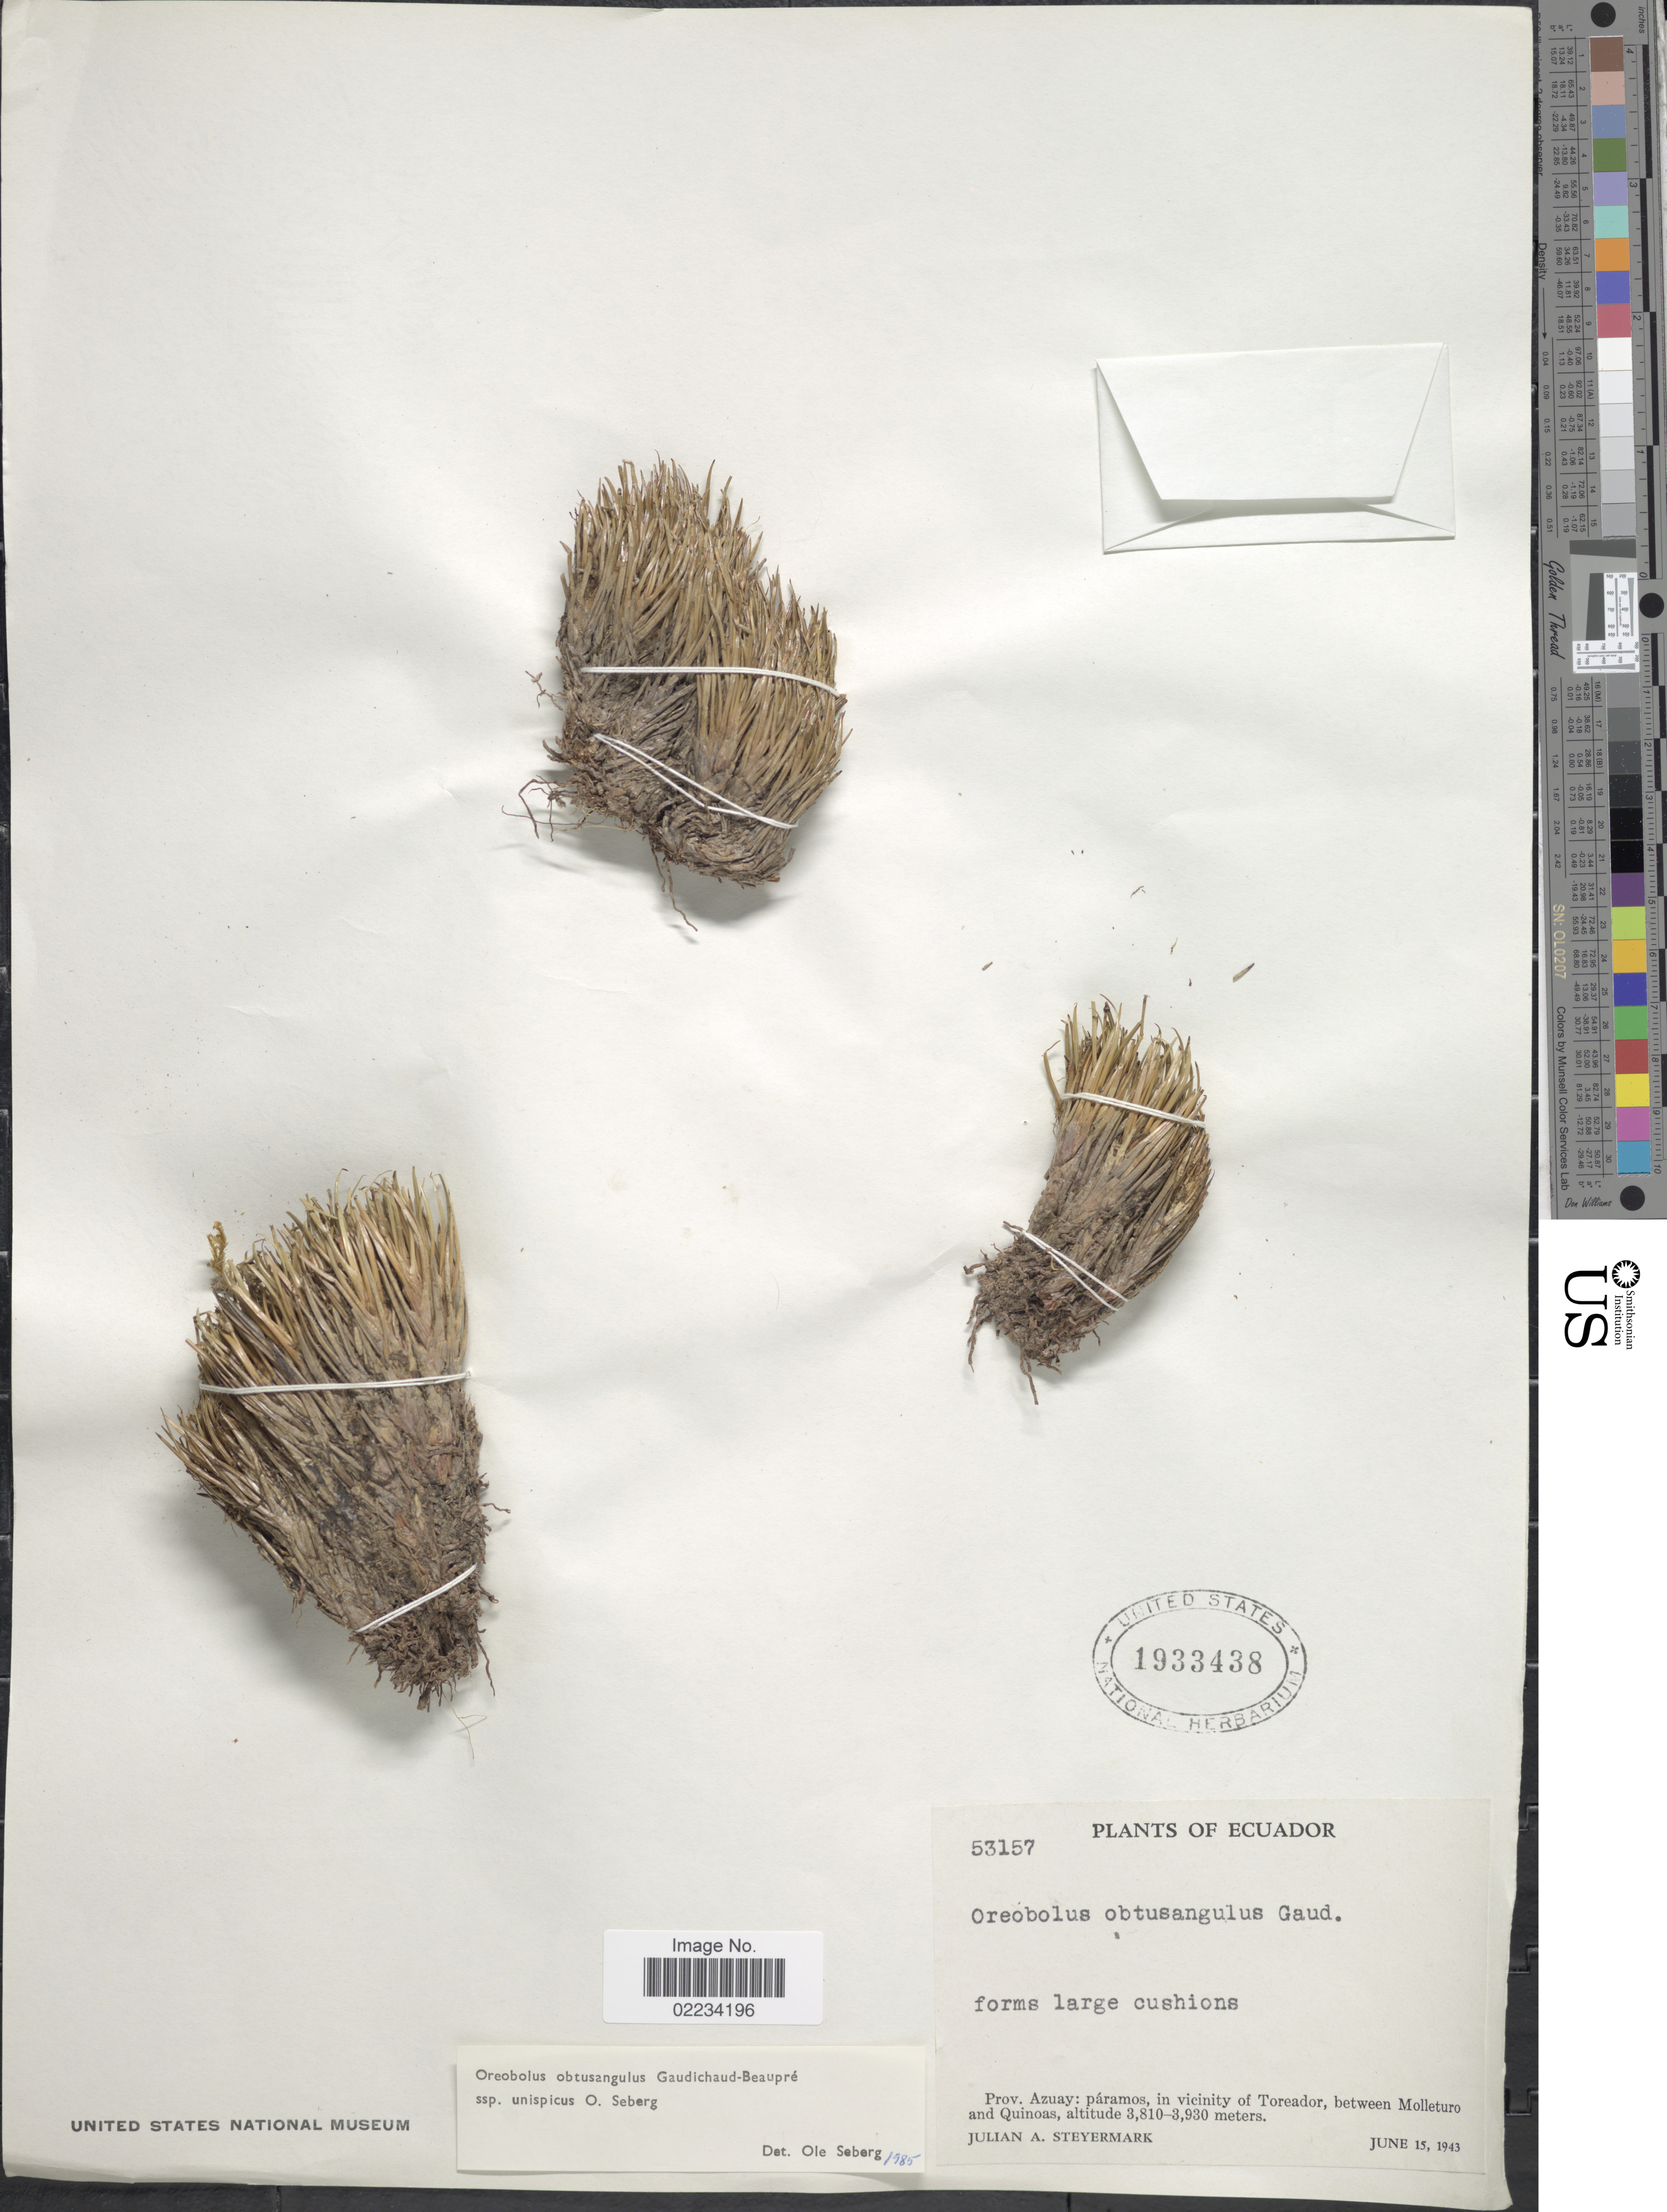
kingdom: Plantae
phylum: Tracheophyta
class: Liliopsida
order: Poales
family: Cyperaceae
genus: Oreobolus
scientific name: Oreobolus obtusangulus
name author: Gaudich.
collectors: J. Steyermark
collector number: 53157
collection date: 1943-06-15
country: Ecuador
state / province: Azuay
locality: Páramos, in vicinity of Toreador, between Molleturo and Quinoas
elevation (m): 3810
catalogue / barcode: US 1933438